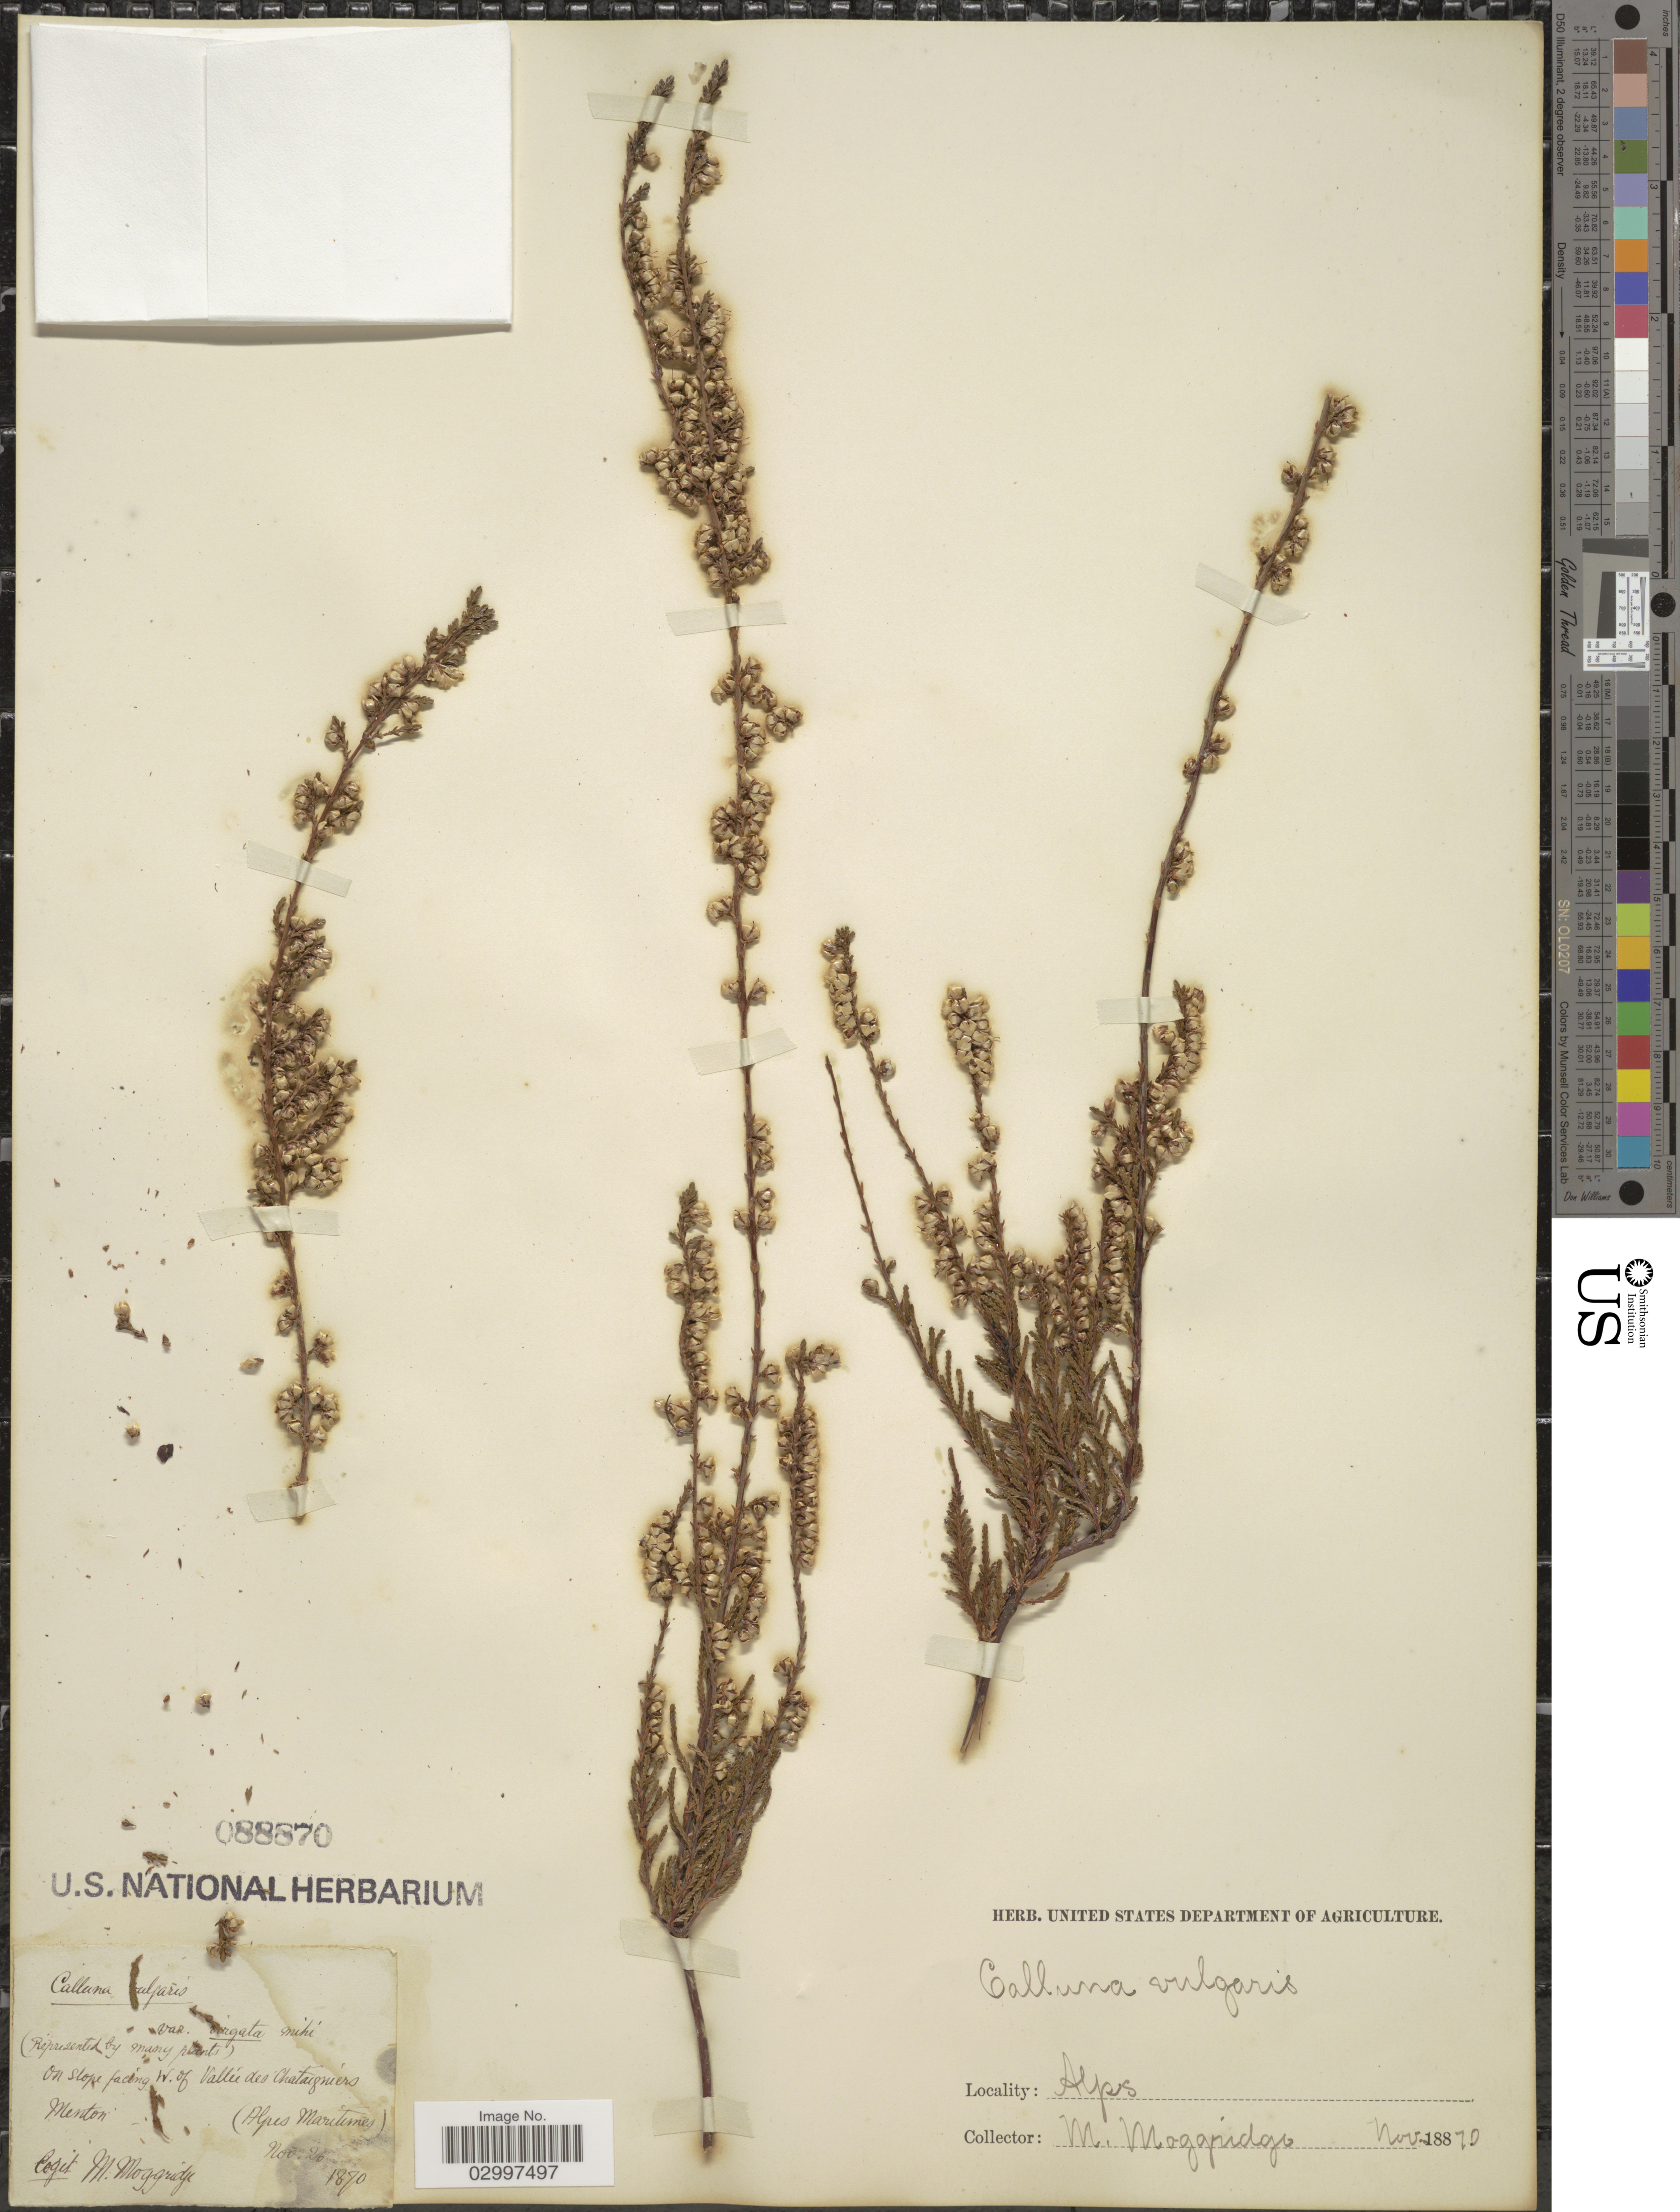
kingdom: Plantae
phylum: Tracheophyta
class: Magnoliopsida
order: Ericales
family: Ericaceae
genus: Calluna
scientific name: Calluna vulgaris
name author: (L.) Hull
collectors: M. Moggridge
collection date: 1870-11-26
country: France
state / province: Provence-Alpes-Côte d'Azur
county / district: Alpes-Maritimes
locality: On slope facing W. of Vallée des Chataigniers. Menton (Alpes Maritimes). Alps.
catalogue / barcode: US 88870